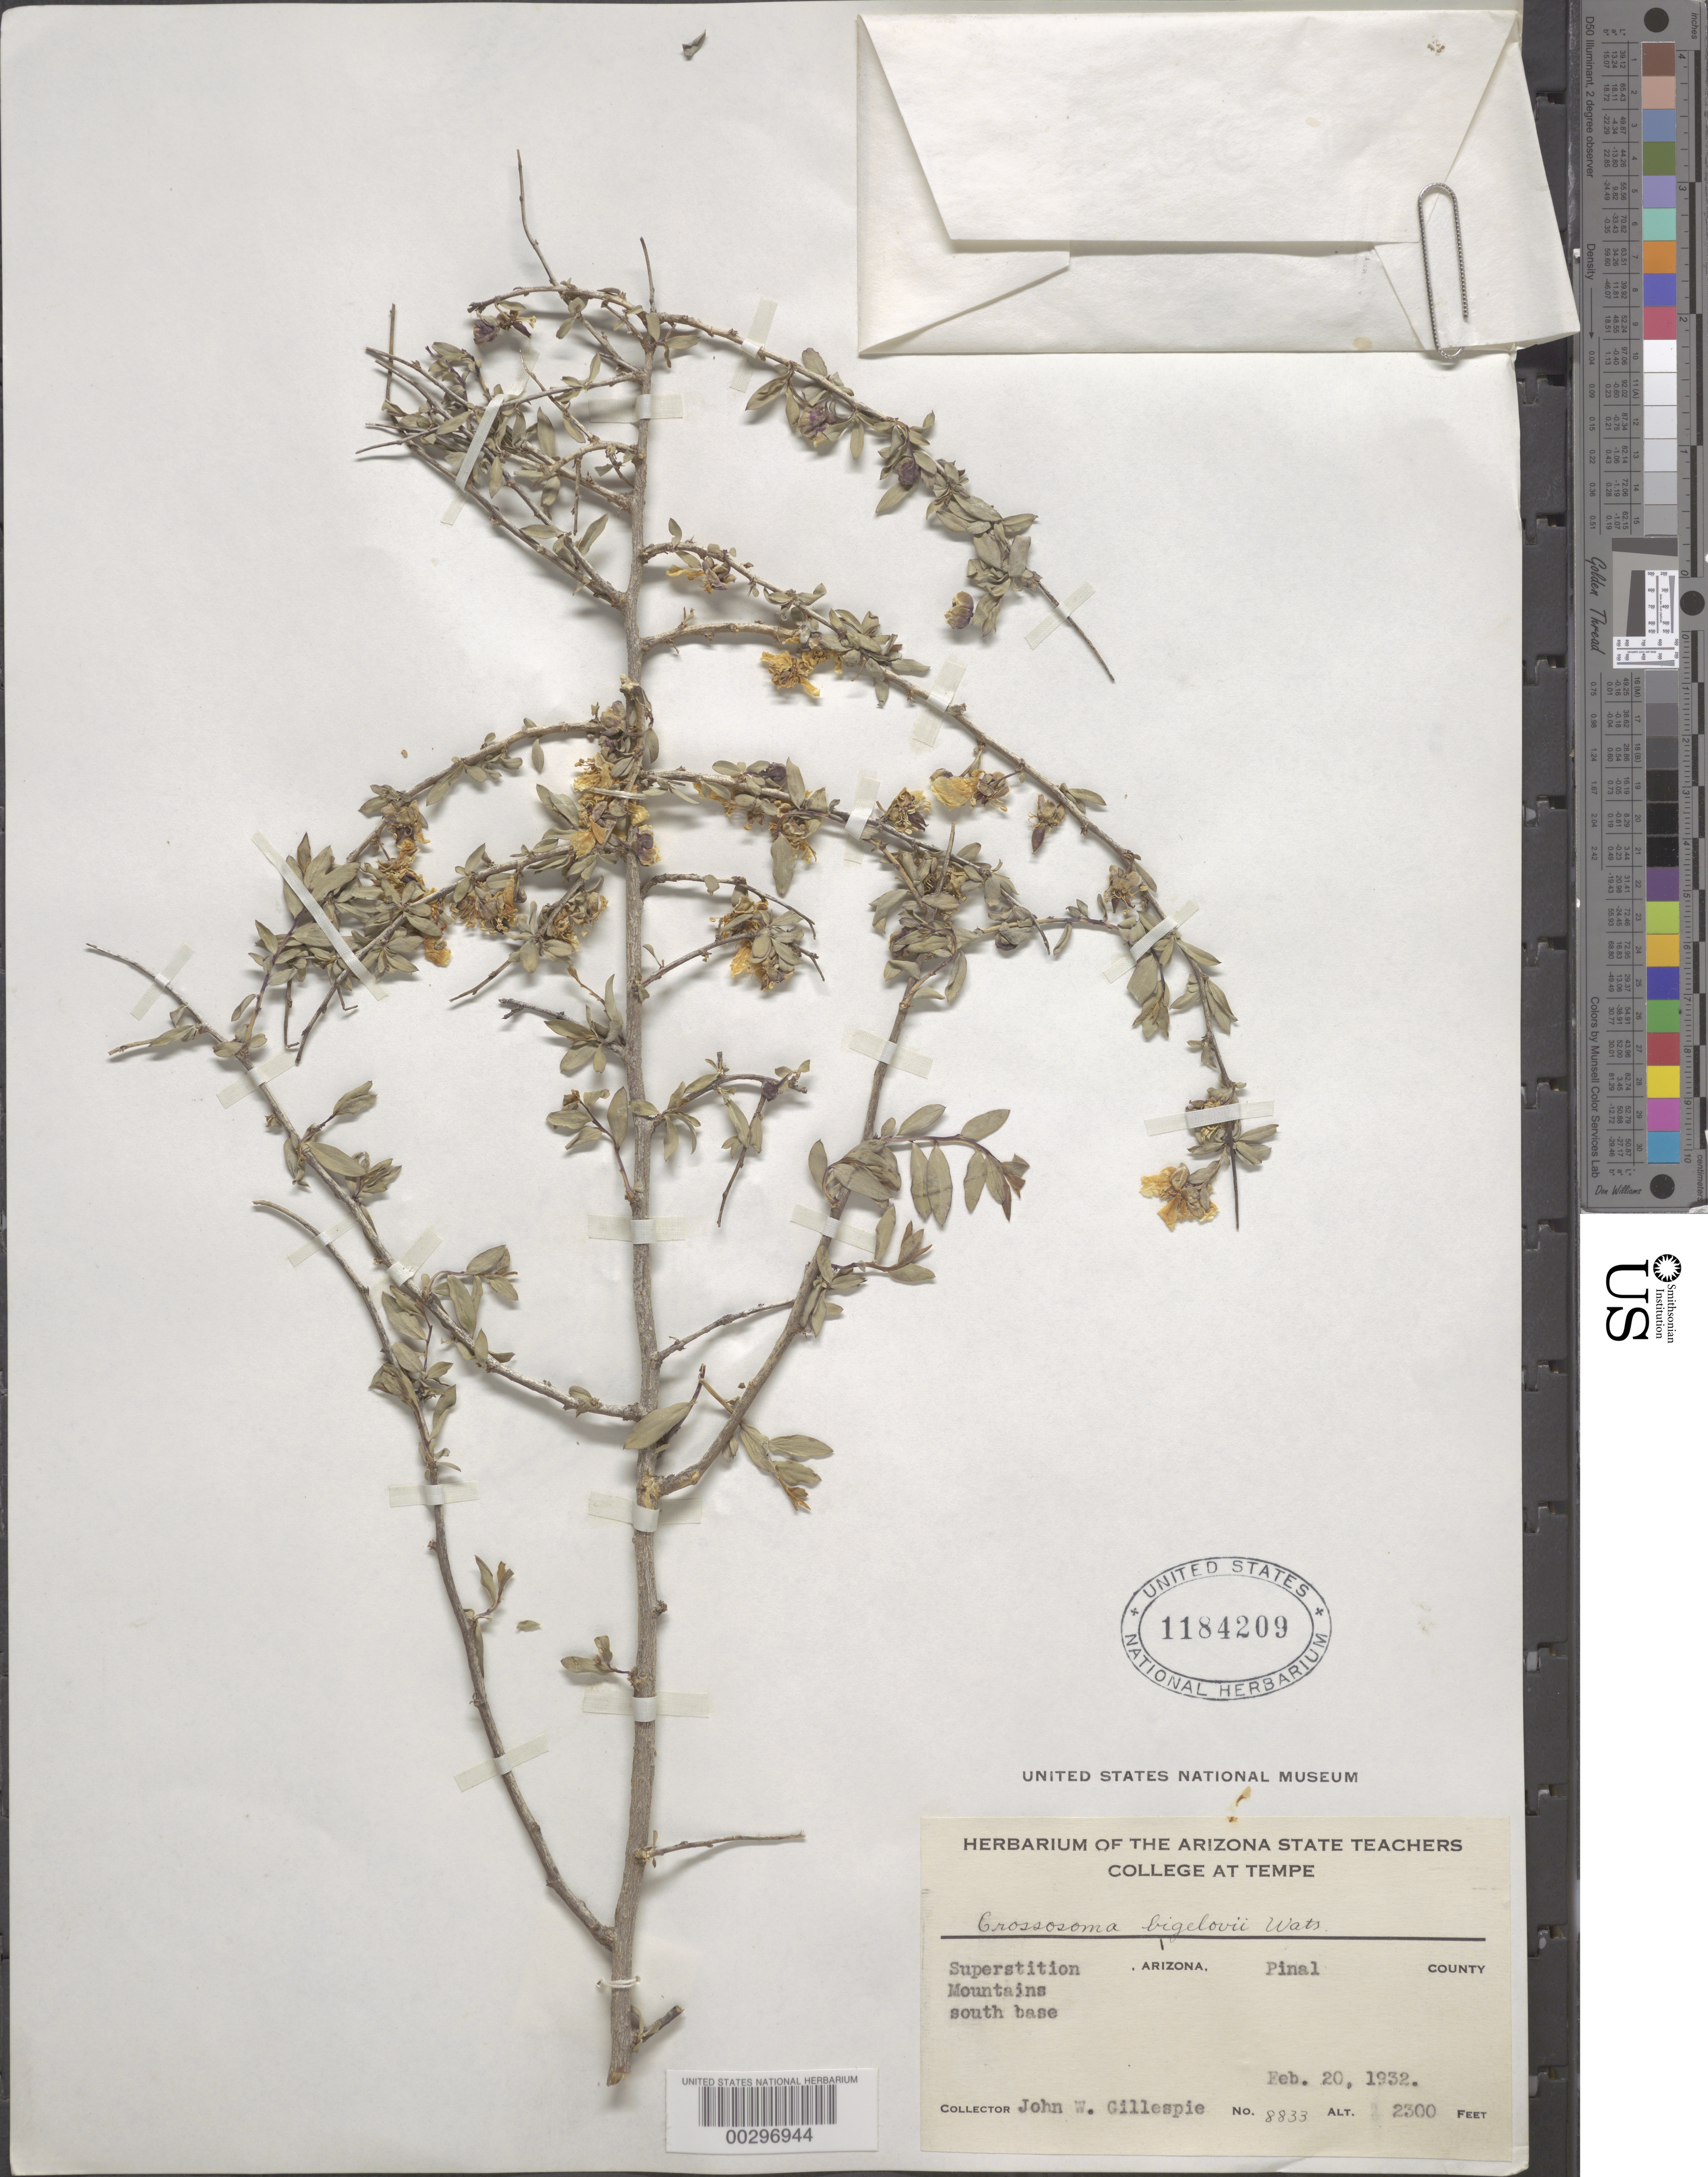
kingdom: Plantae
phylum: Tracheophyta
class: Magnoliopsida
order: Crossosomatales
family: Crossosomataceae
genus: Crossosoma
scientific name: Crossosoma bigelovii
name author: S. Watson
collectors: J. W. Gillespie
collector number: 8833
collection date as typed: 20 Feb 1932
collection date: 1932-02-20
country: United States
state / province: Arizona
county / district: Pinal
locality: Superstition mts.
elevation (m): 701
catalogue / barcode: US 1184209